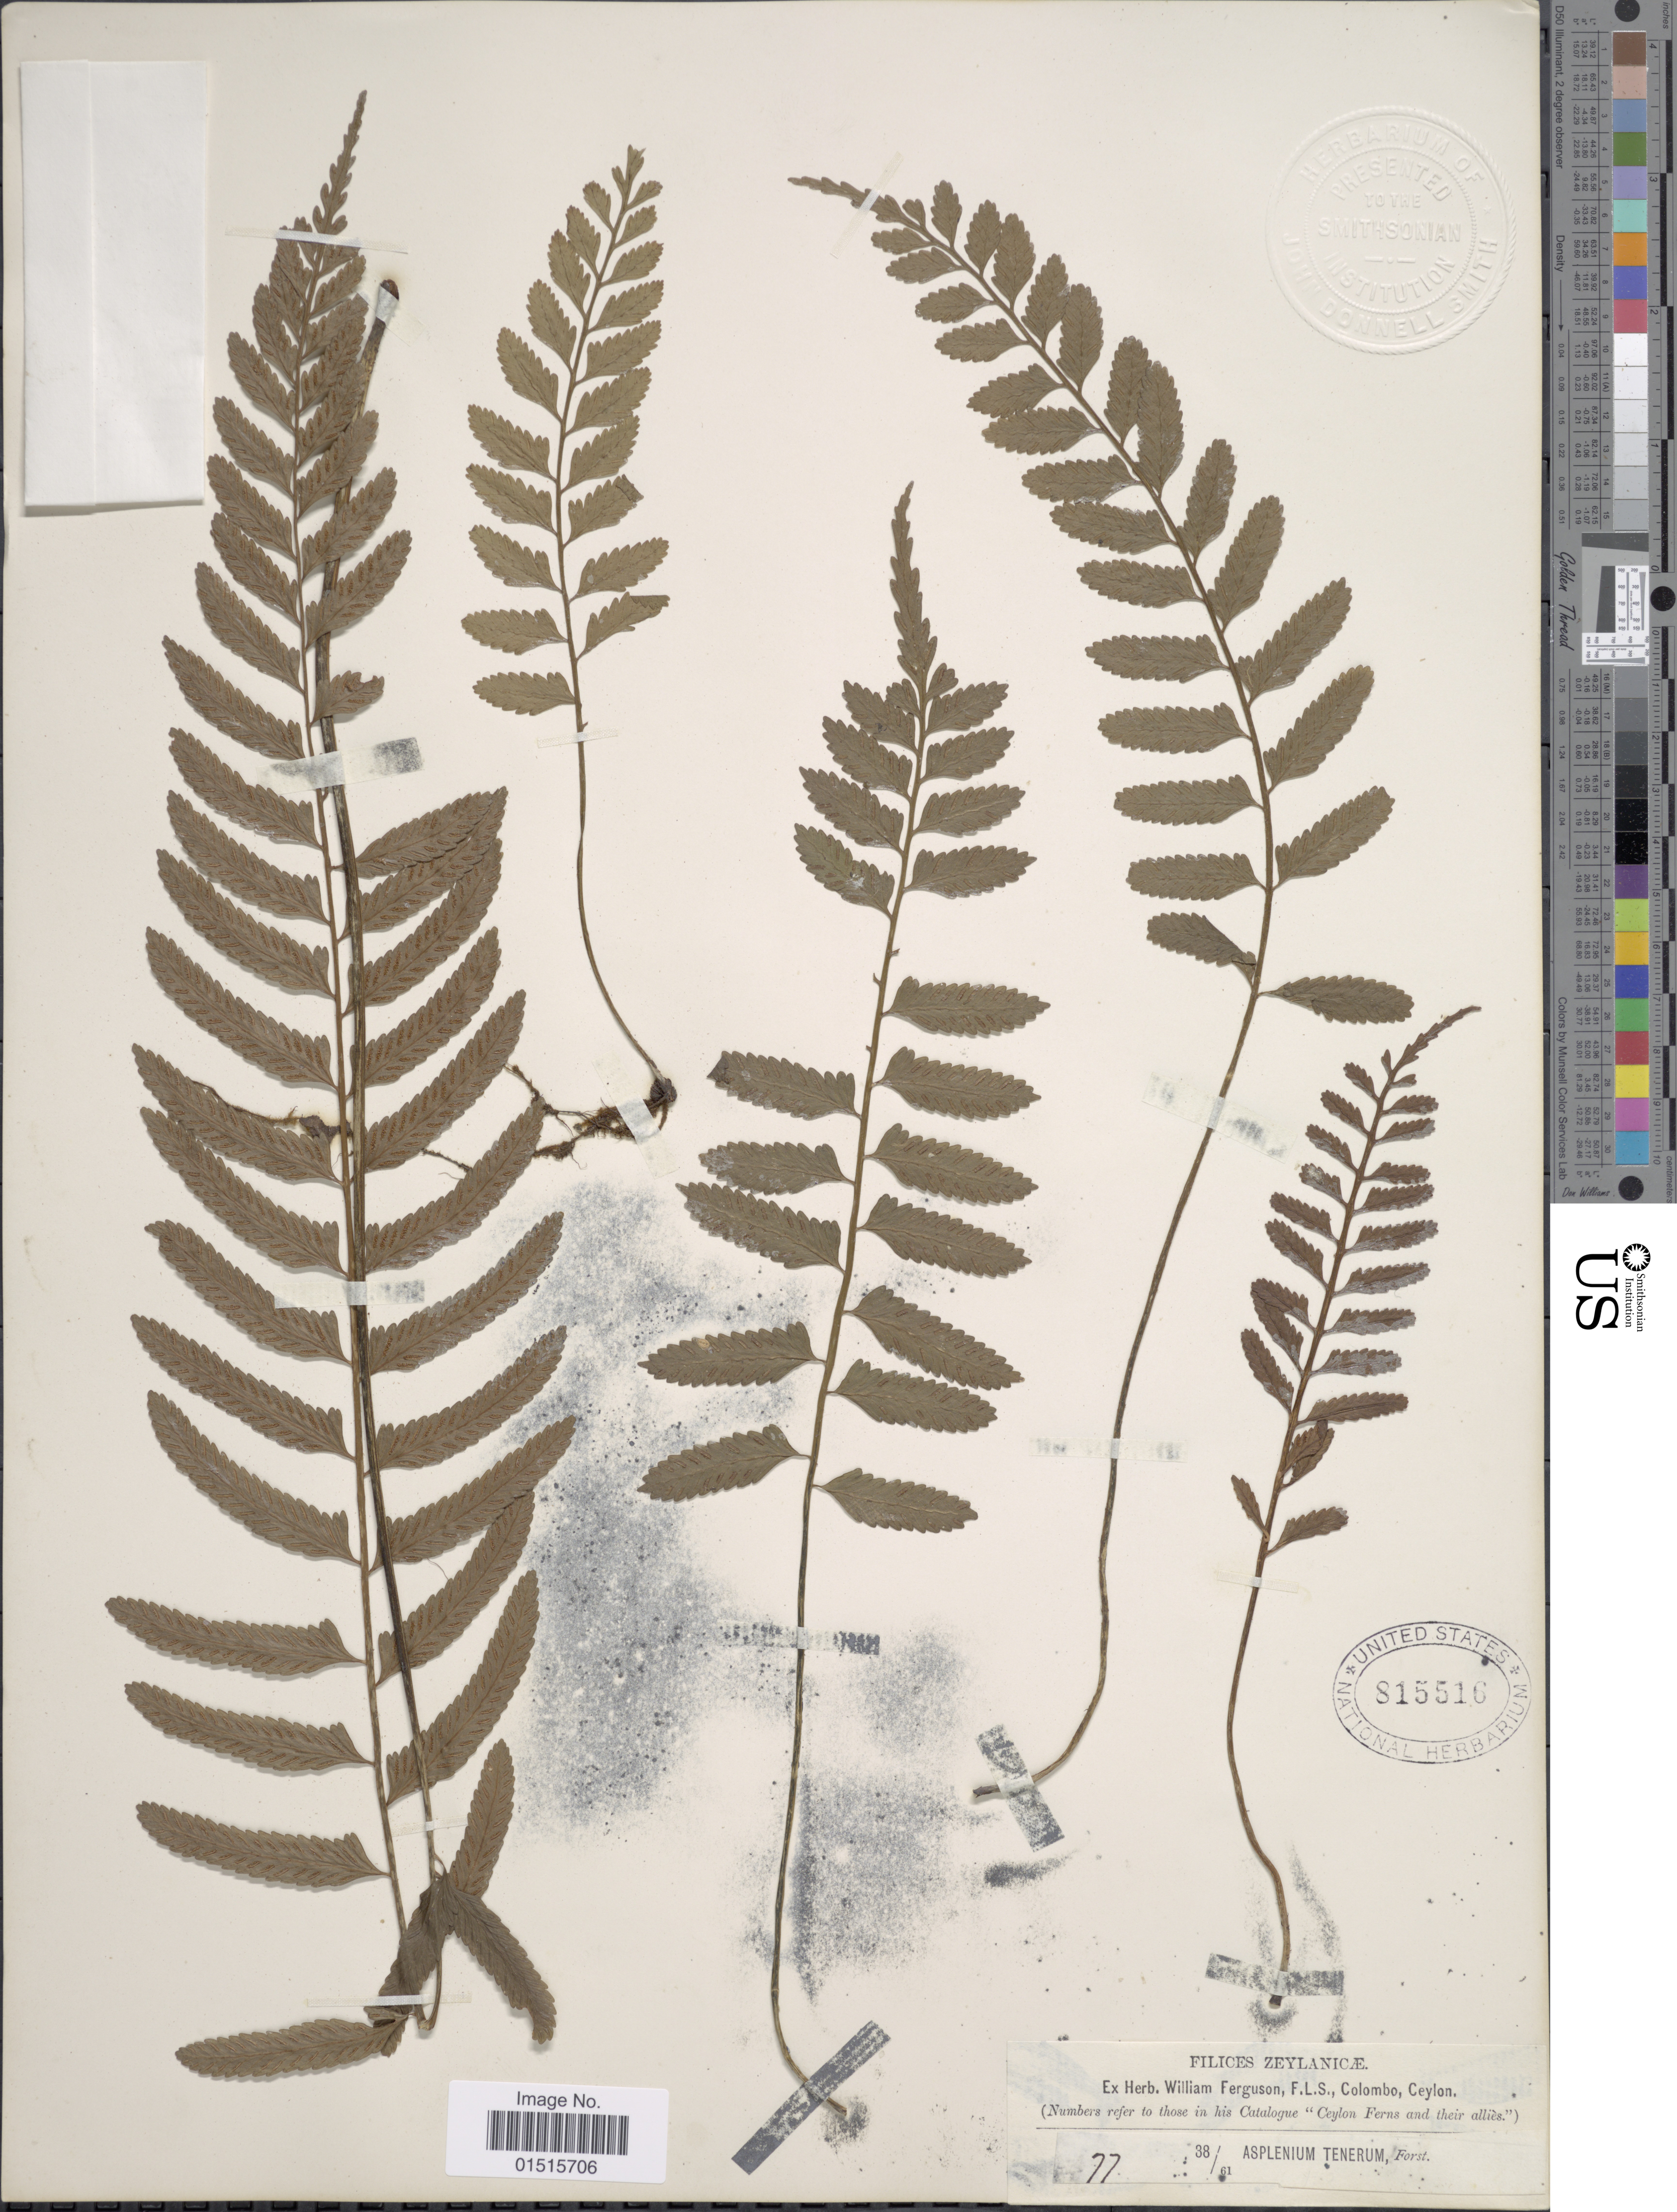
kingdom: Plantae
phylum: Tracheophyta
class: Polypodiopsida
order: Polypodiales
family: Aspleniaceae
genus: Asplenium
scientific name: Asplenium tenerum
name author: G. Forst.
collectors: ex herb. William Ferguson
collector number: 77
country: Sri Lanka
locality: Filices Zeylanicae.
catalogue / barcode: US 815516